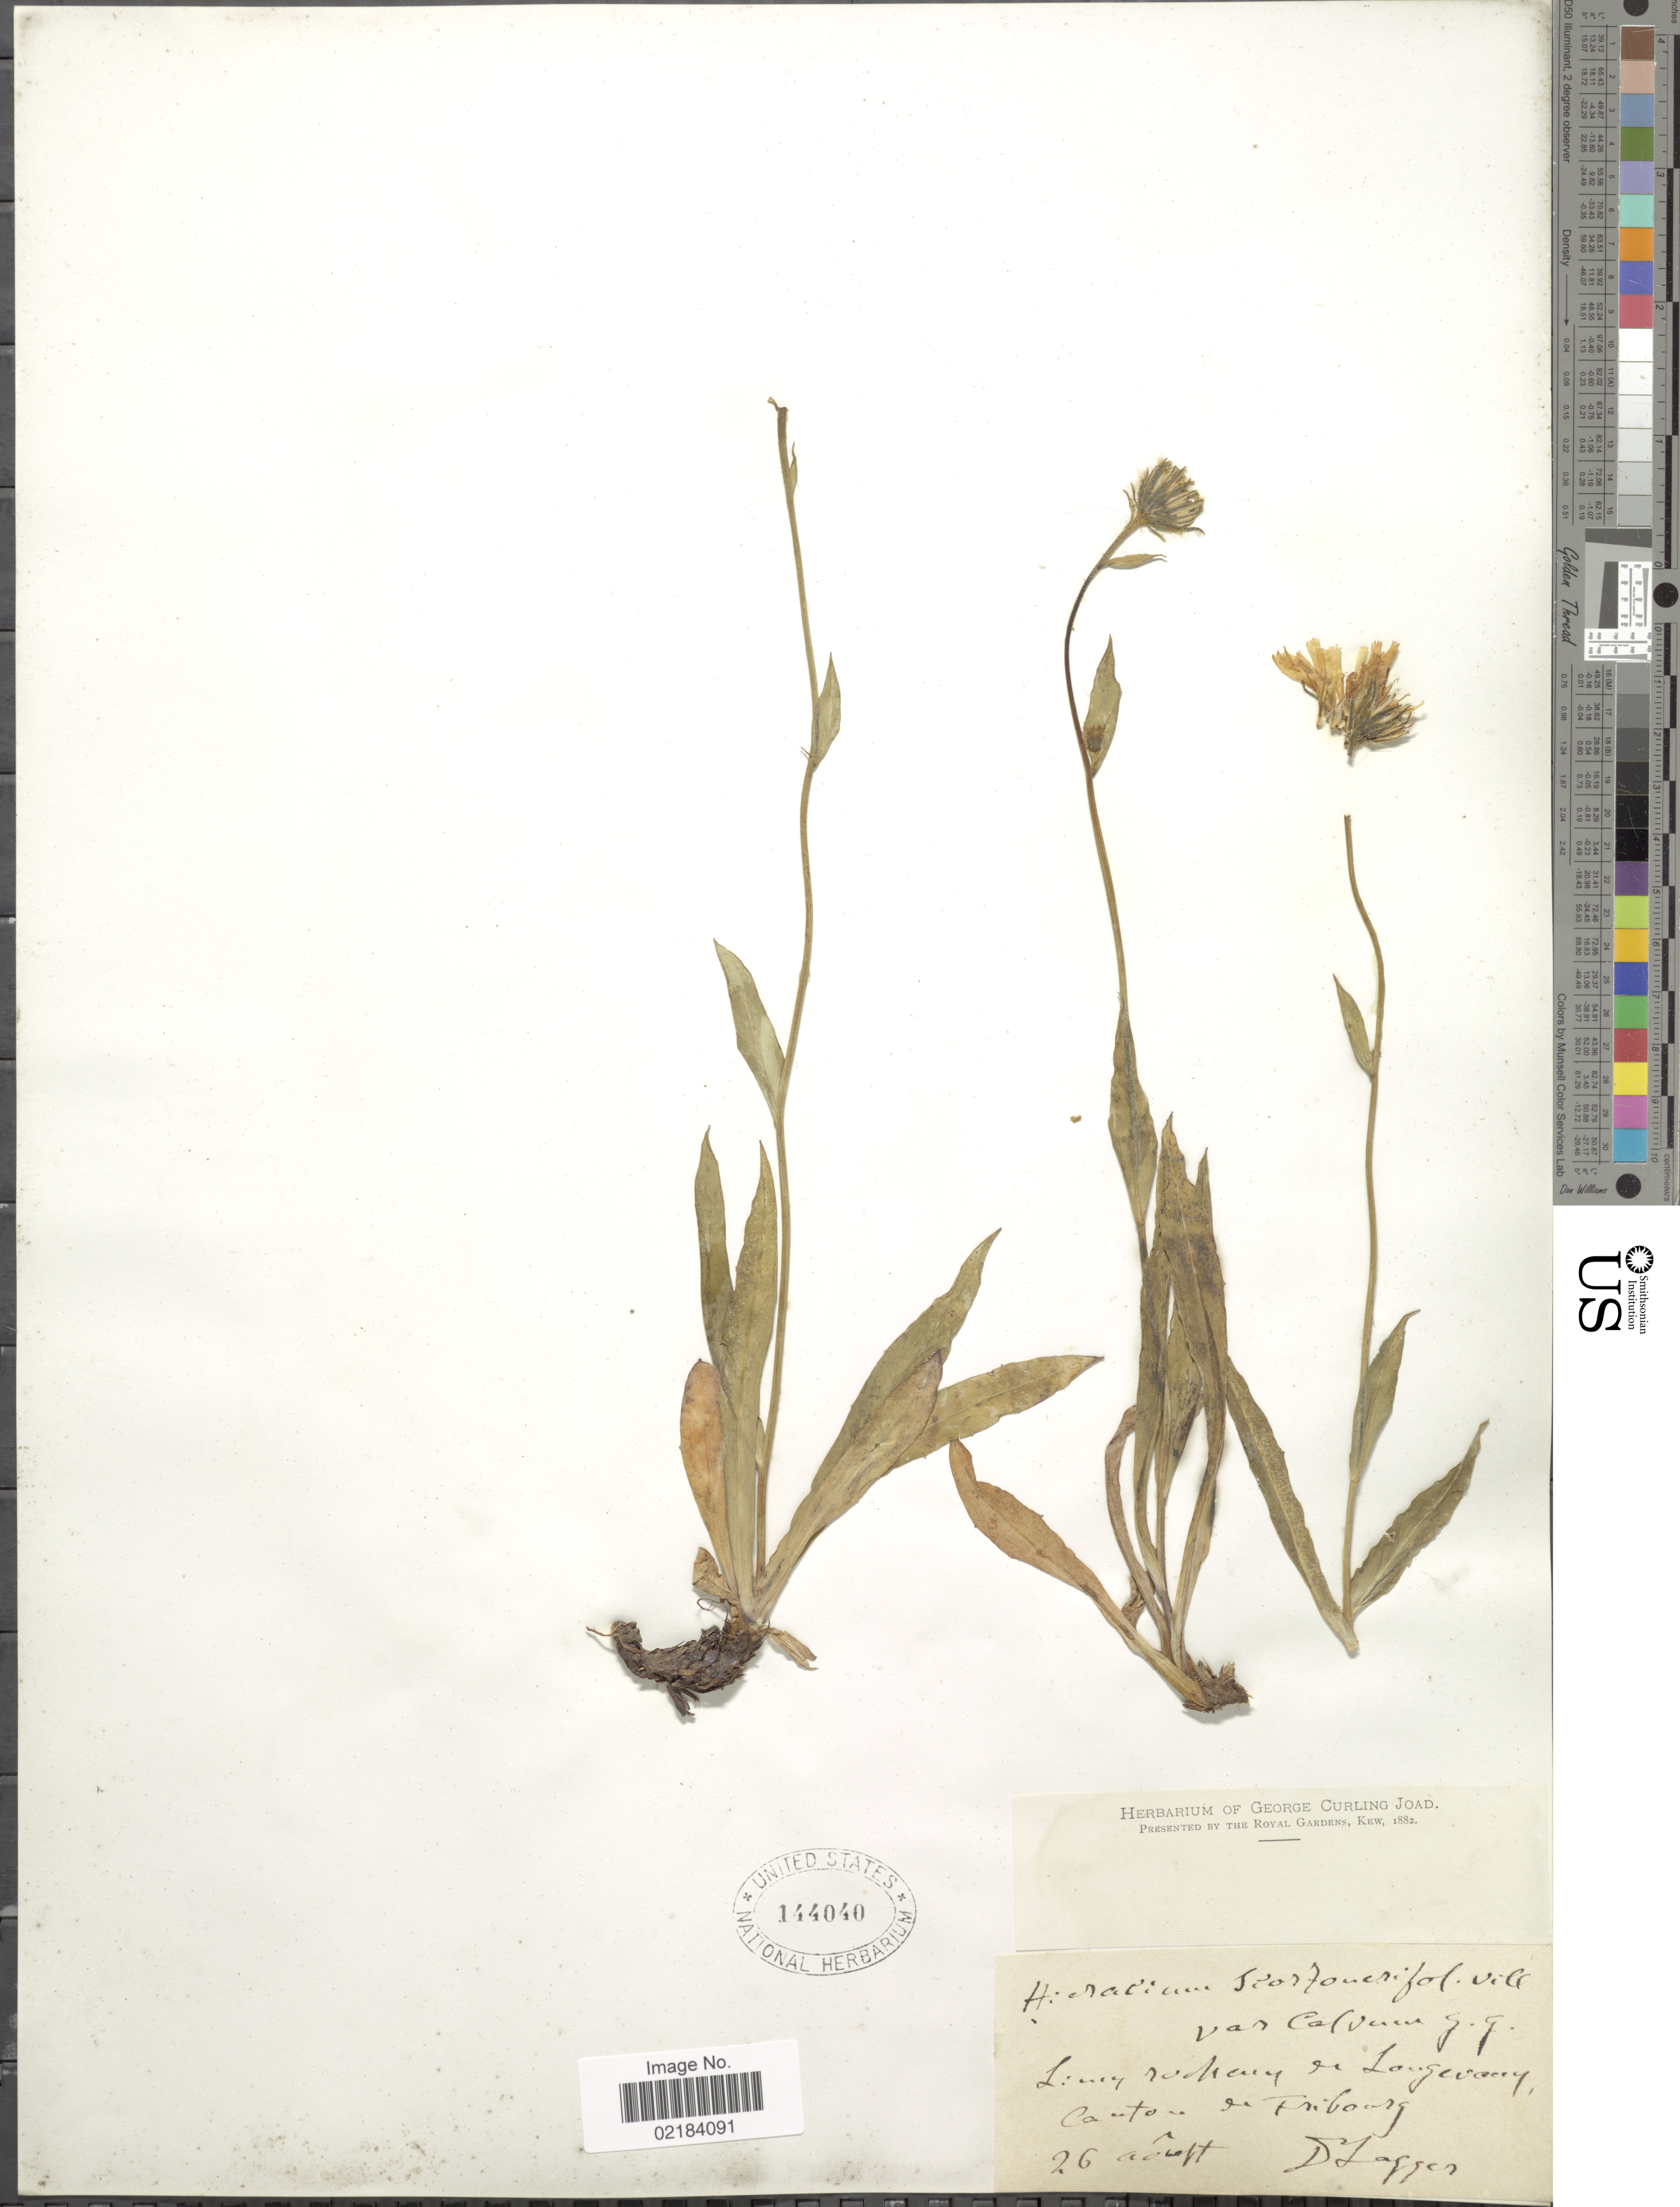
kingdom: Plantae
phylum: Tracheophyta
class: Magnoliopsida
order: Asterales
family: Asteraceae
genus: Hieracium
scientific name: Hieracium scorzonerifolium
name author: Vill.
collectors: F. J. Lagger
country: Switzerland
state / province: Fribourg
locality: Limes rocheres de Laugeoany, Canton de Fribourg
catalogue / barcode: US 144040